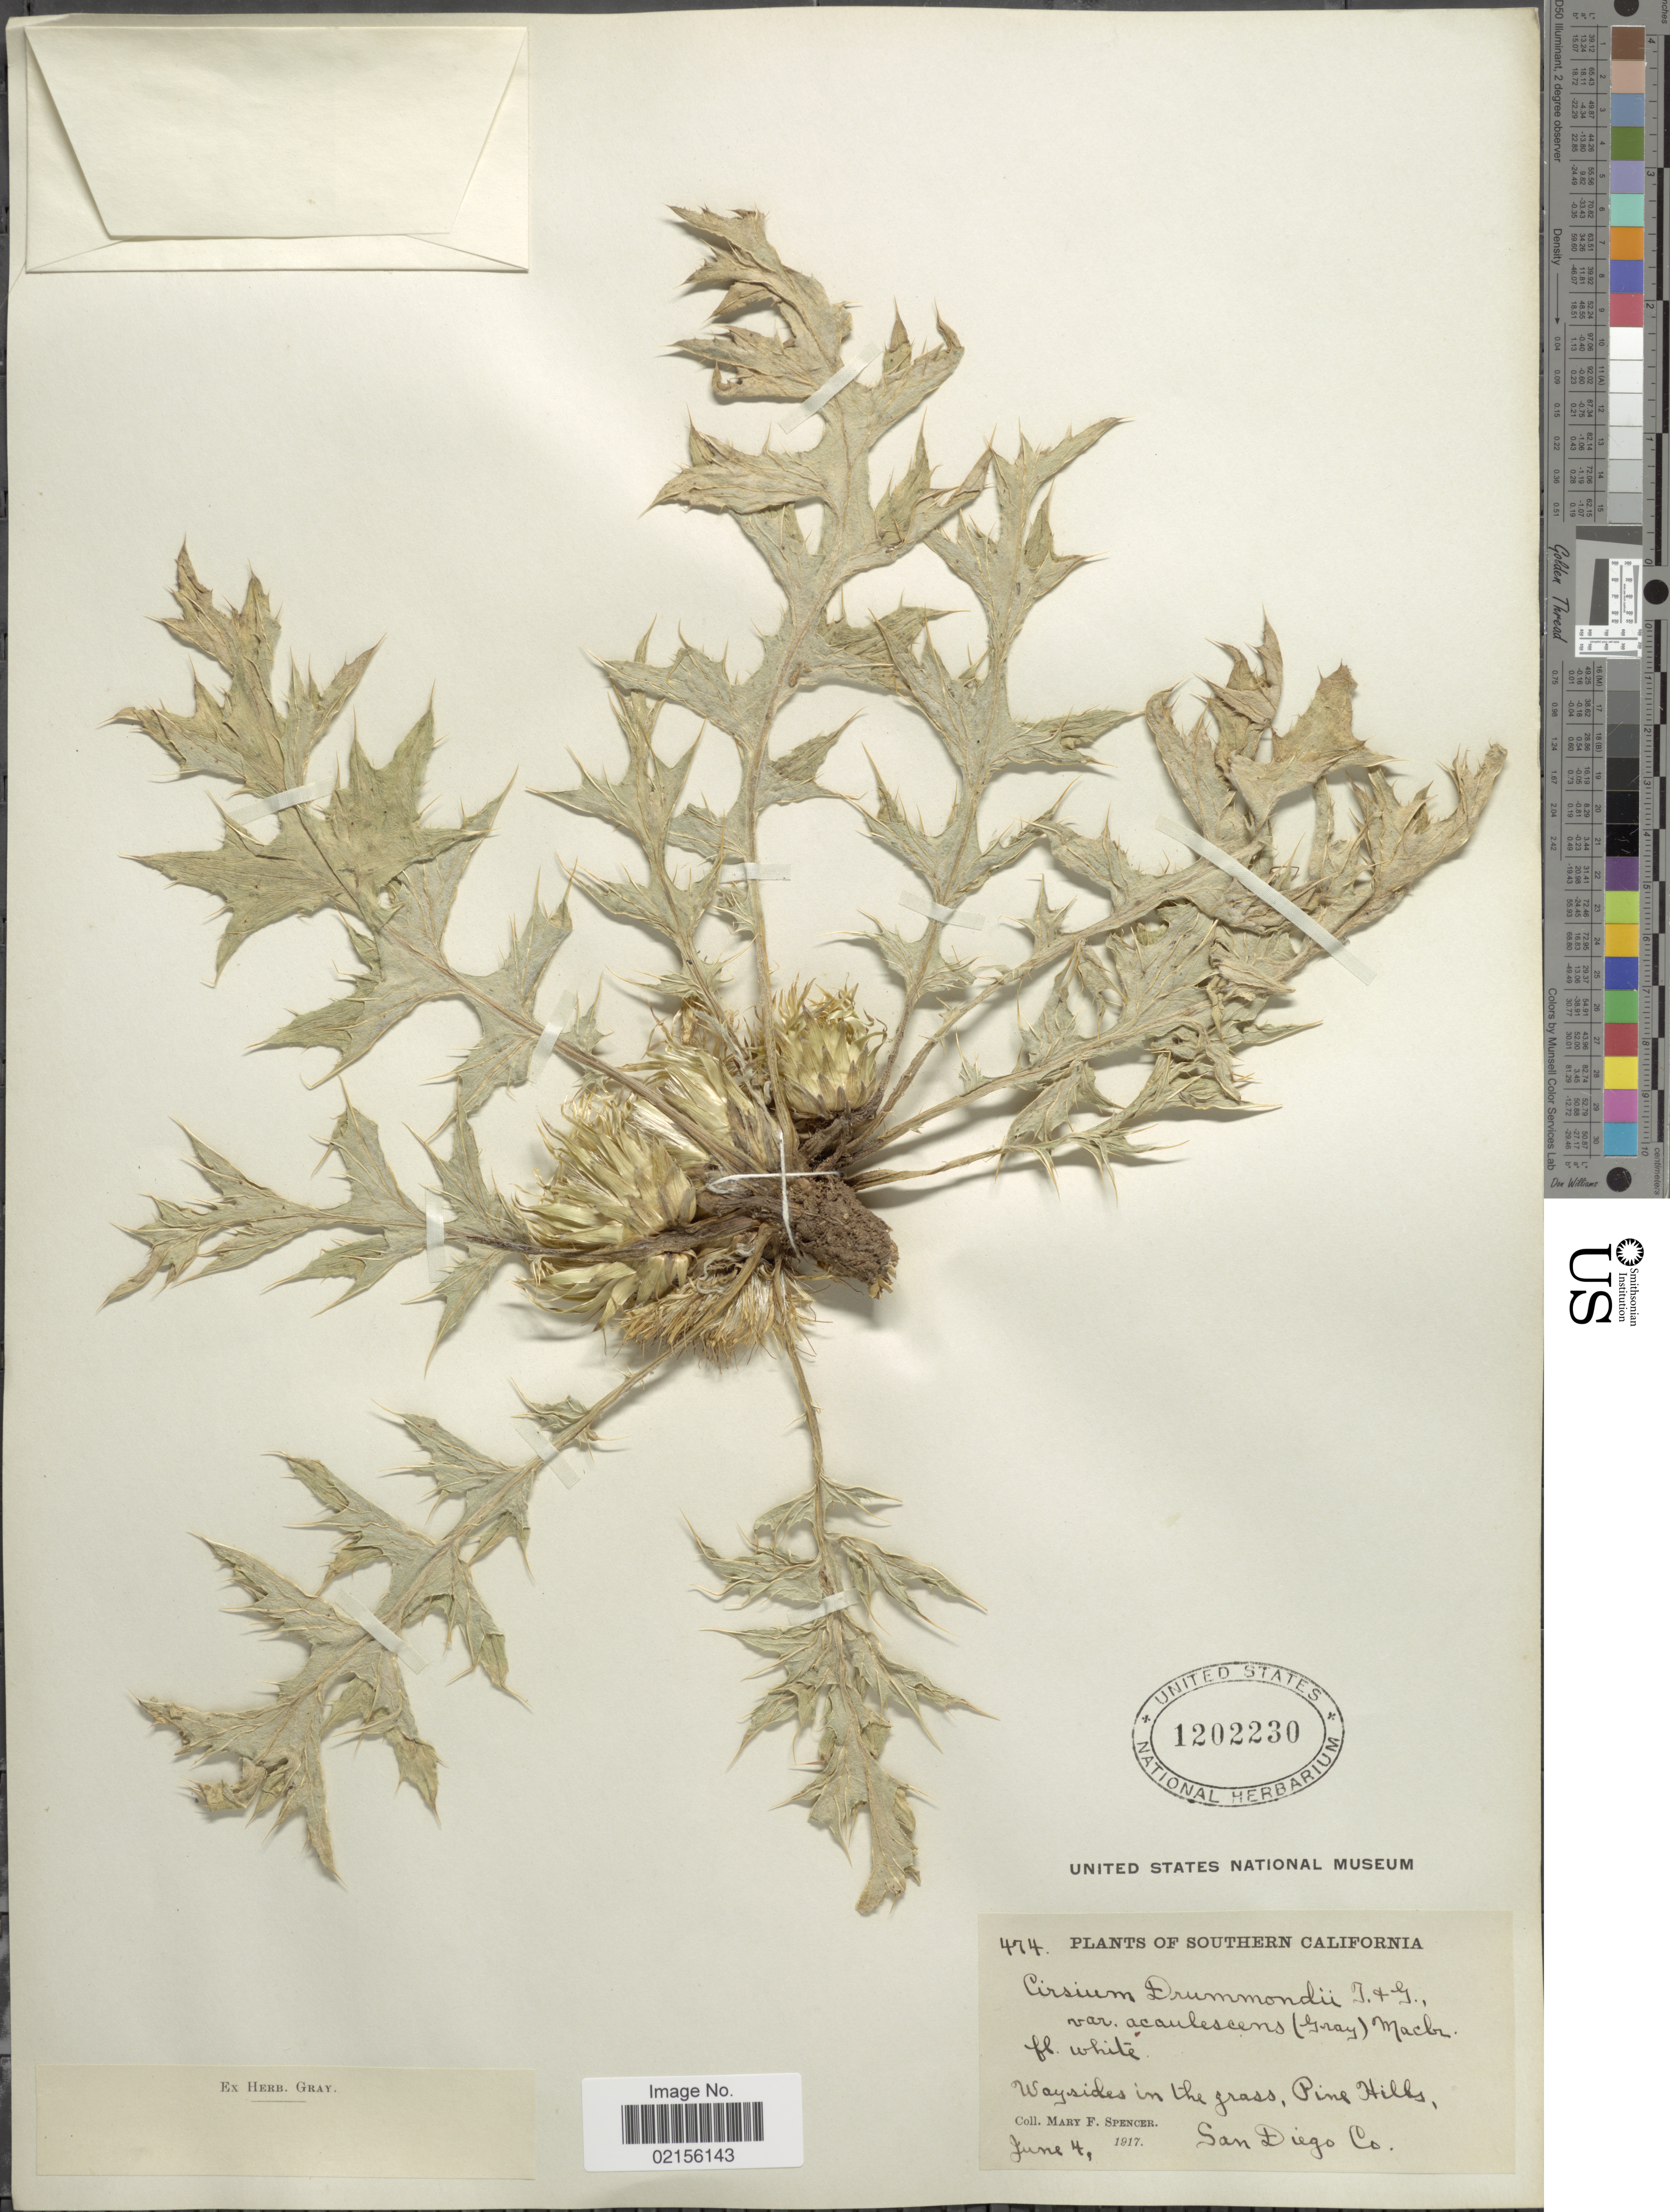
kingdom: Plantae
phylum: Tracheophyta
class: Magnoliopsida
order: Asterales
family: Asteraceae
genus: Cirsium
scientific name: Cirsium scariosum var. americanum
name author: (A. Gray) D.J. Keil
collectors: M. Spencer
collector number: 474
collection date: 1917-06-04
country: United States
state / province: California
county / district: San Diego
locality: Southern California, Waysides in the grass, Pine Hills, San Diego Co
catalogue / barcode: US 1202230